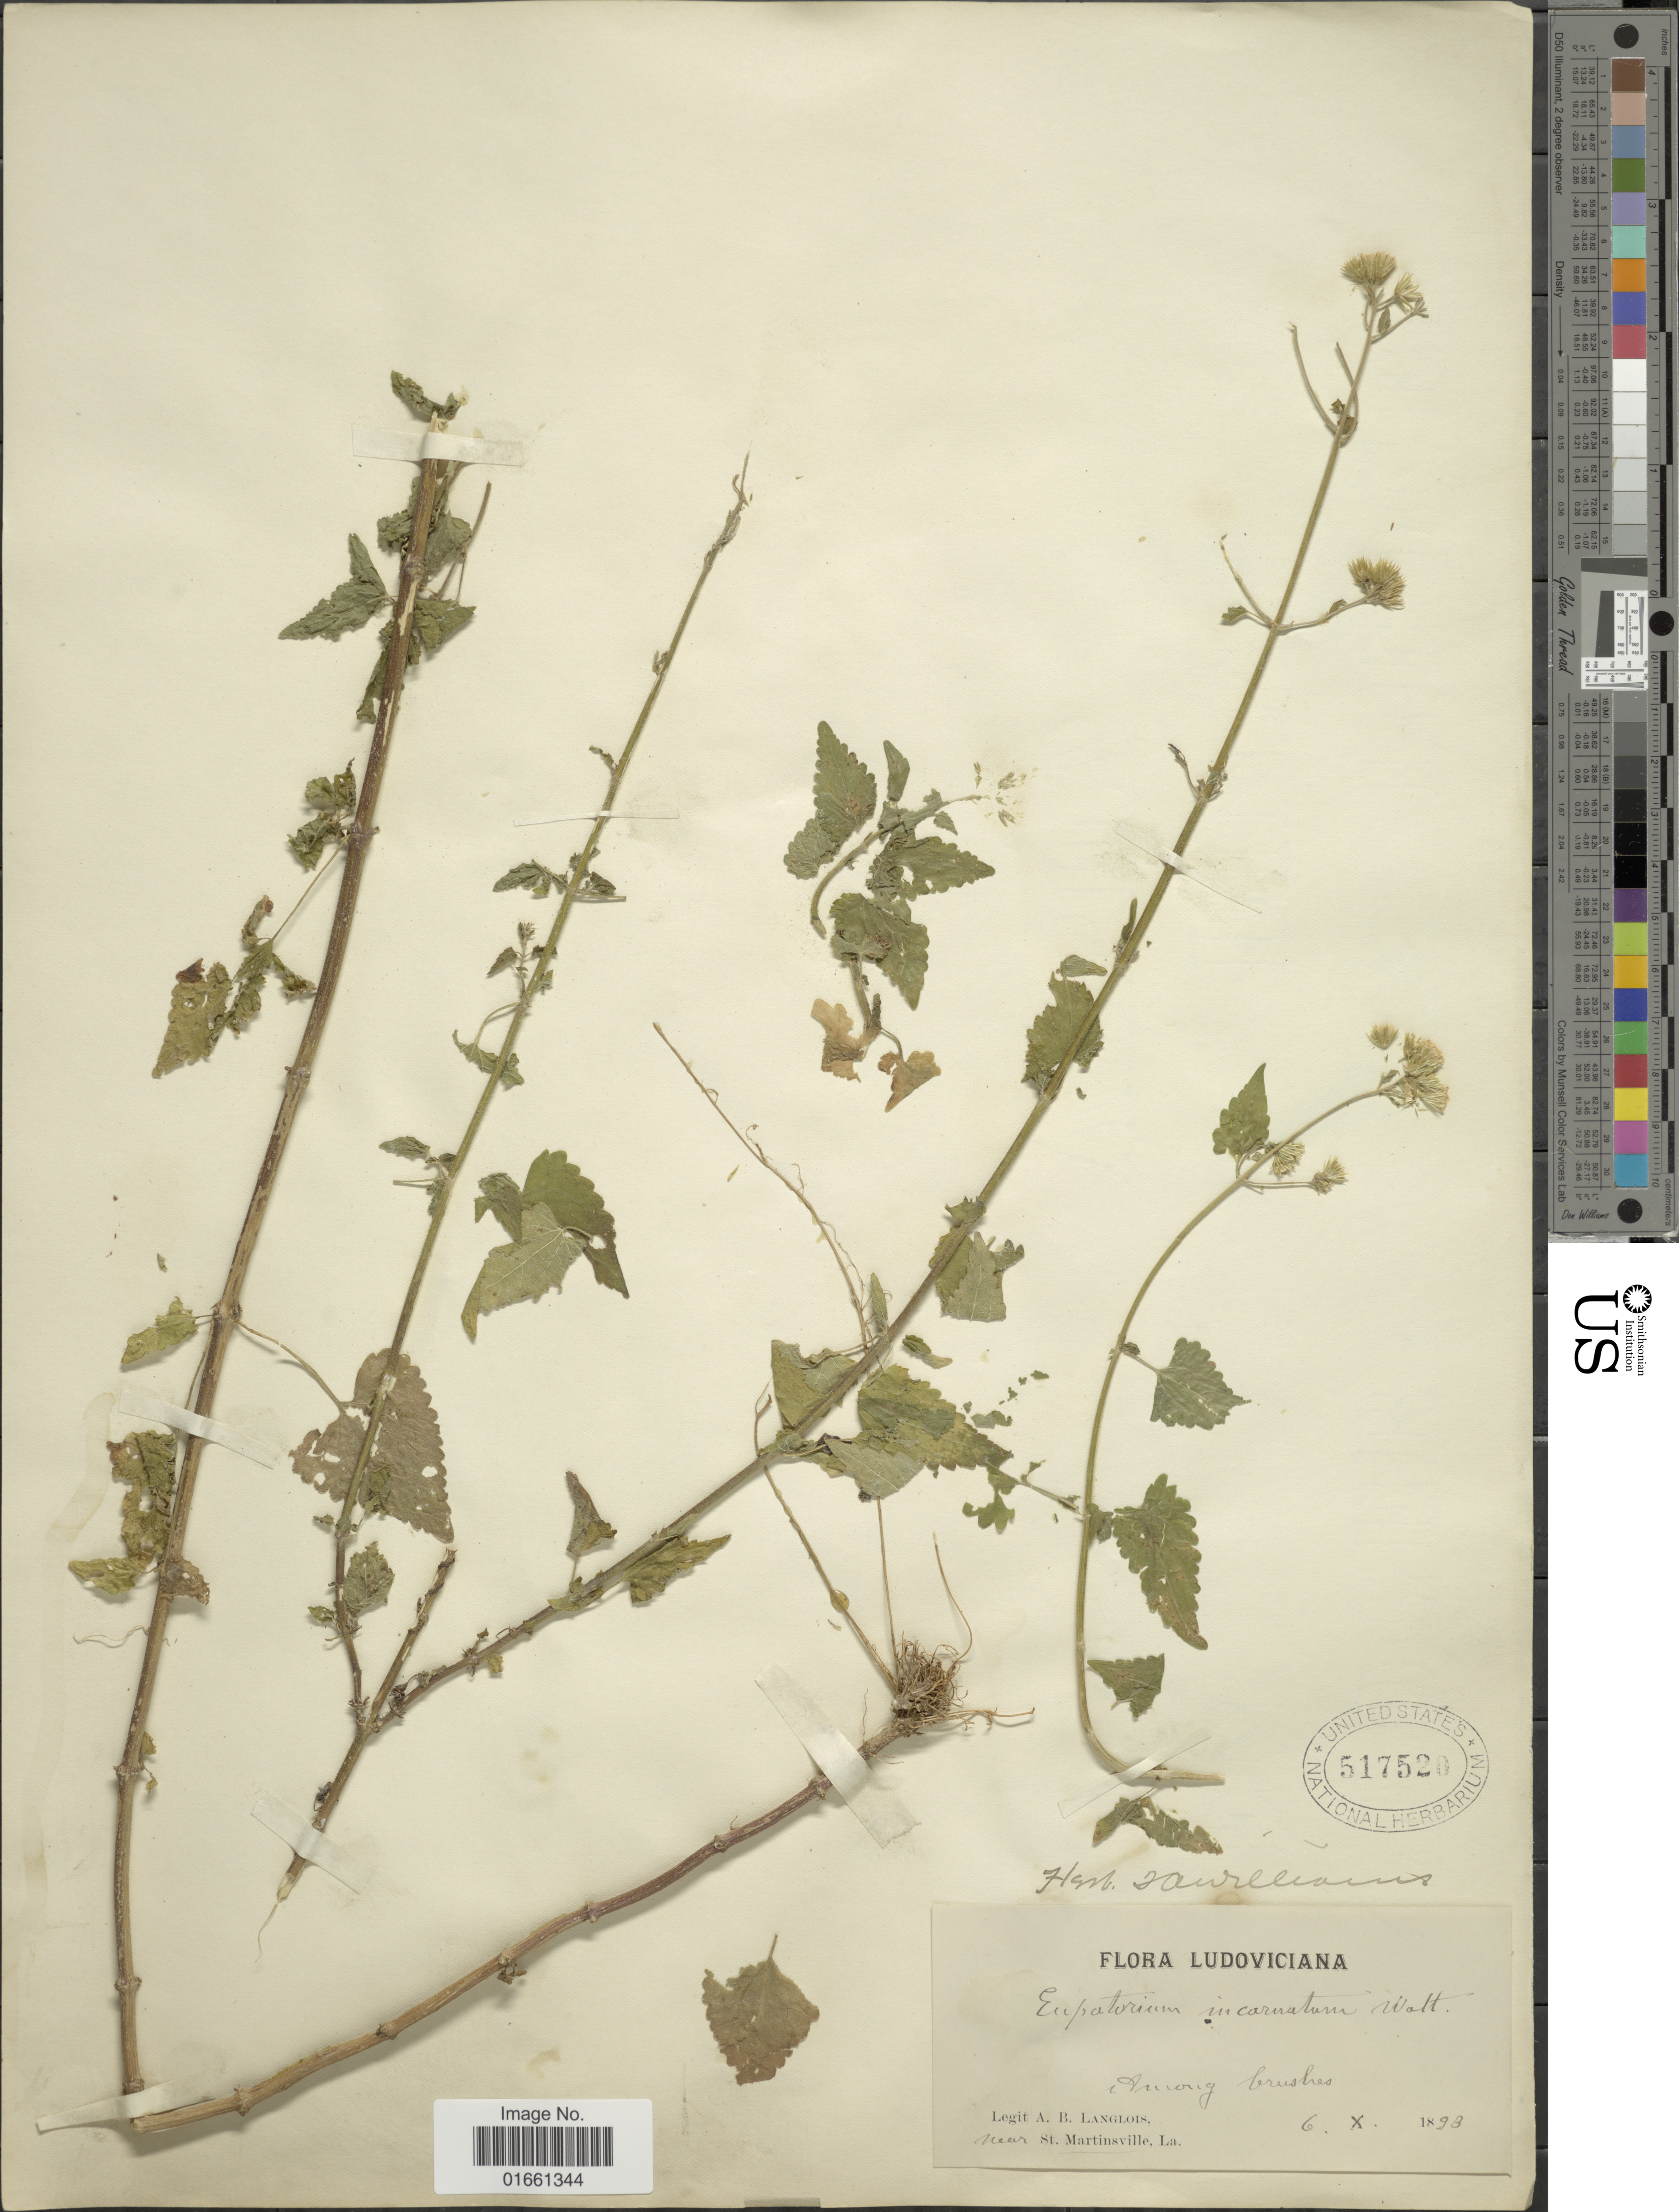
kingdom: Plantae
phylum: Tracheophyta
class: Magnoliopsida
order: Asterales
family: Asteraceae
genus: Fleischmannia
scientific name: Fleischmannia incarnata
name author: (Walter) R.M. King & H. Rob.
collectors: A. Langlois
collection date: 1893-10-06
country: United States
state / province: Louisiana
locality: Near St Martinsville.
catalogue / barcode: US 517520